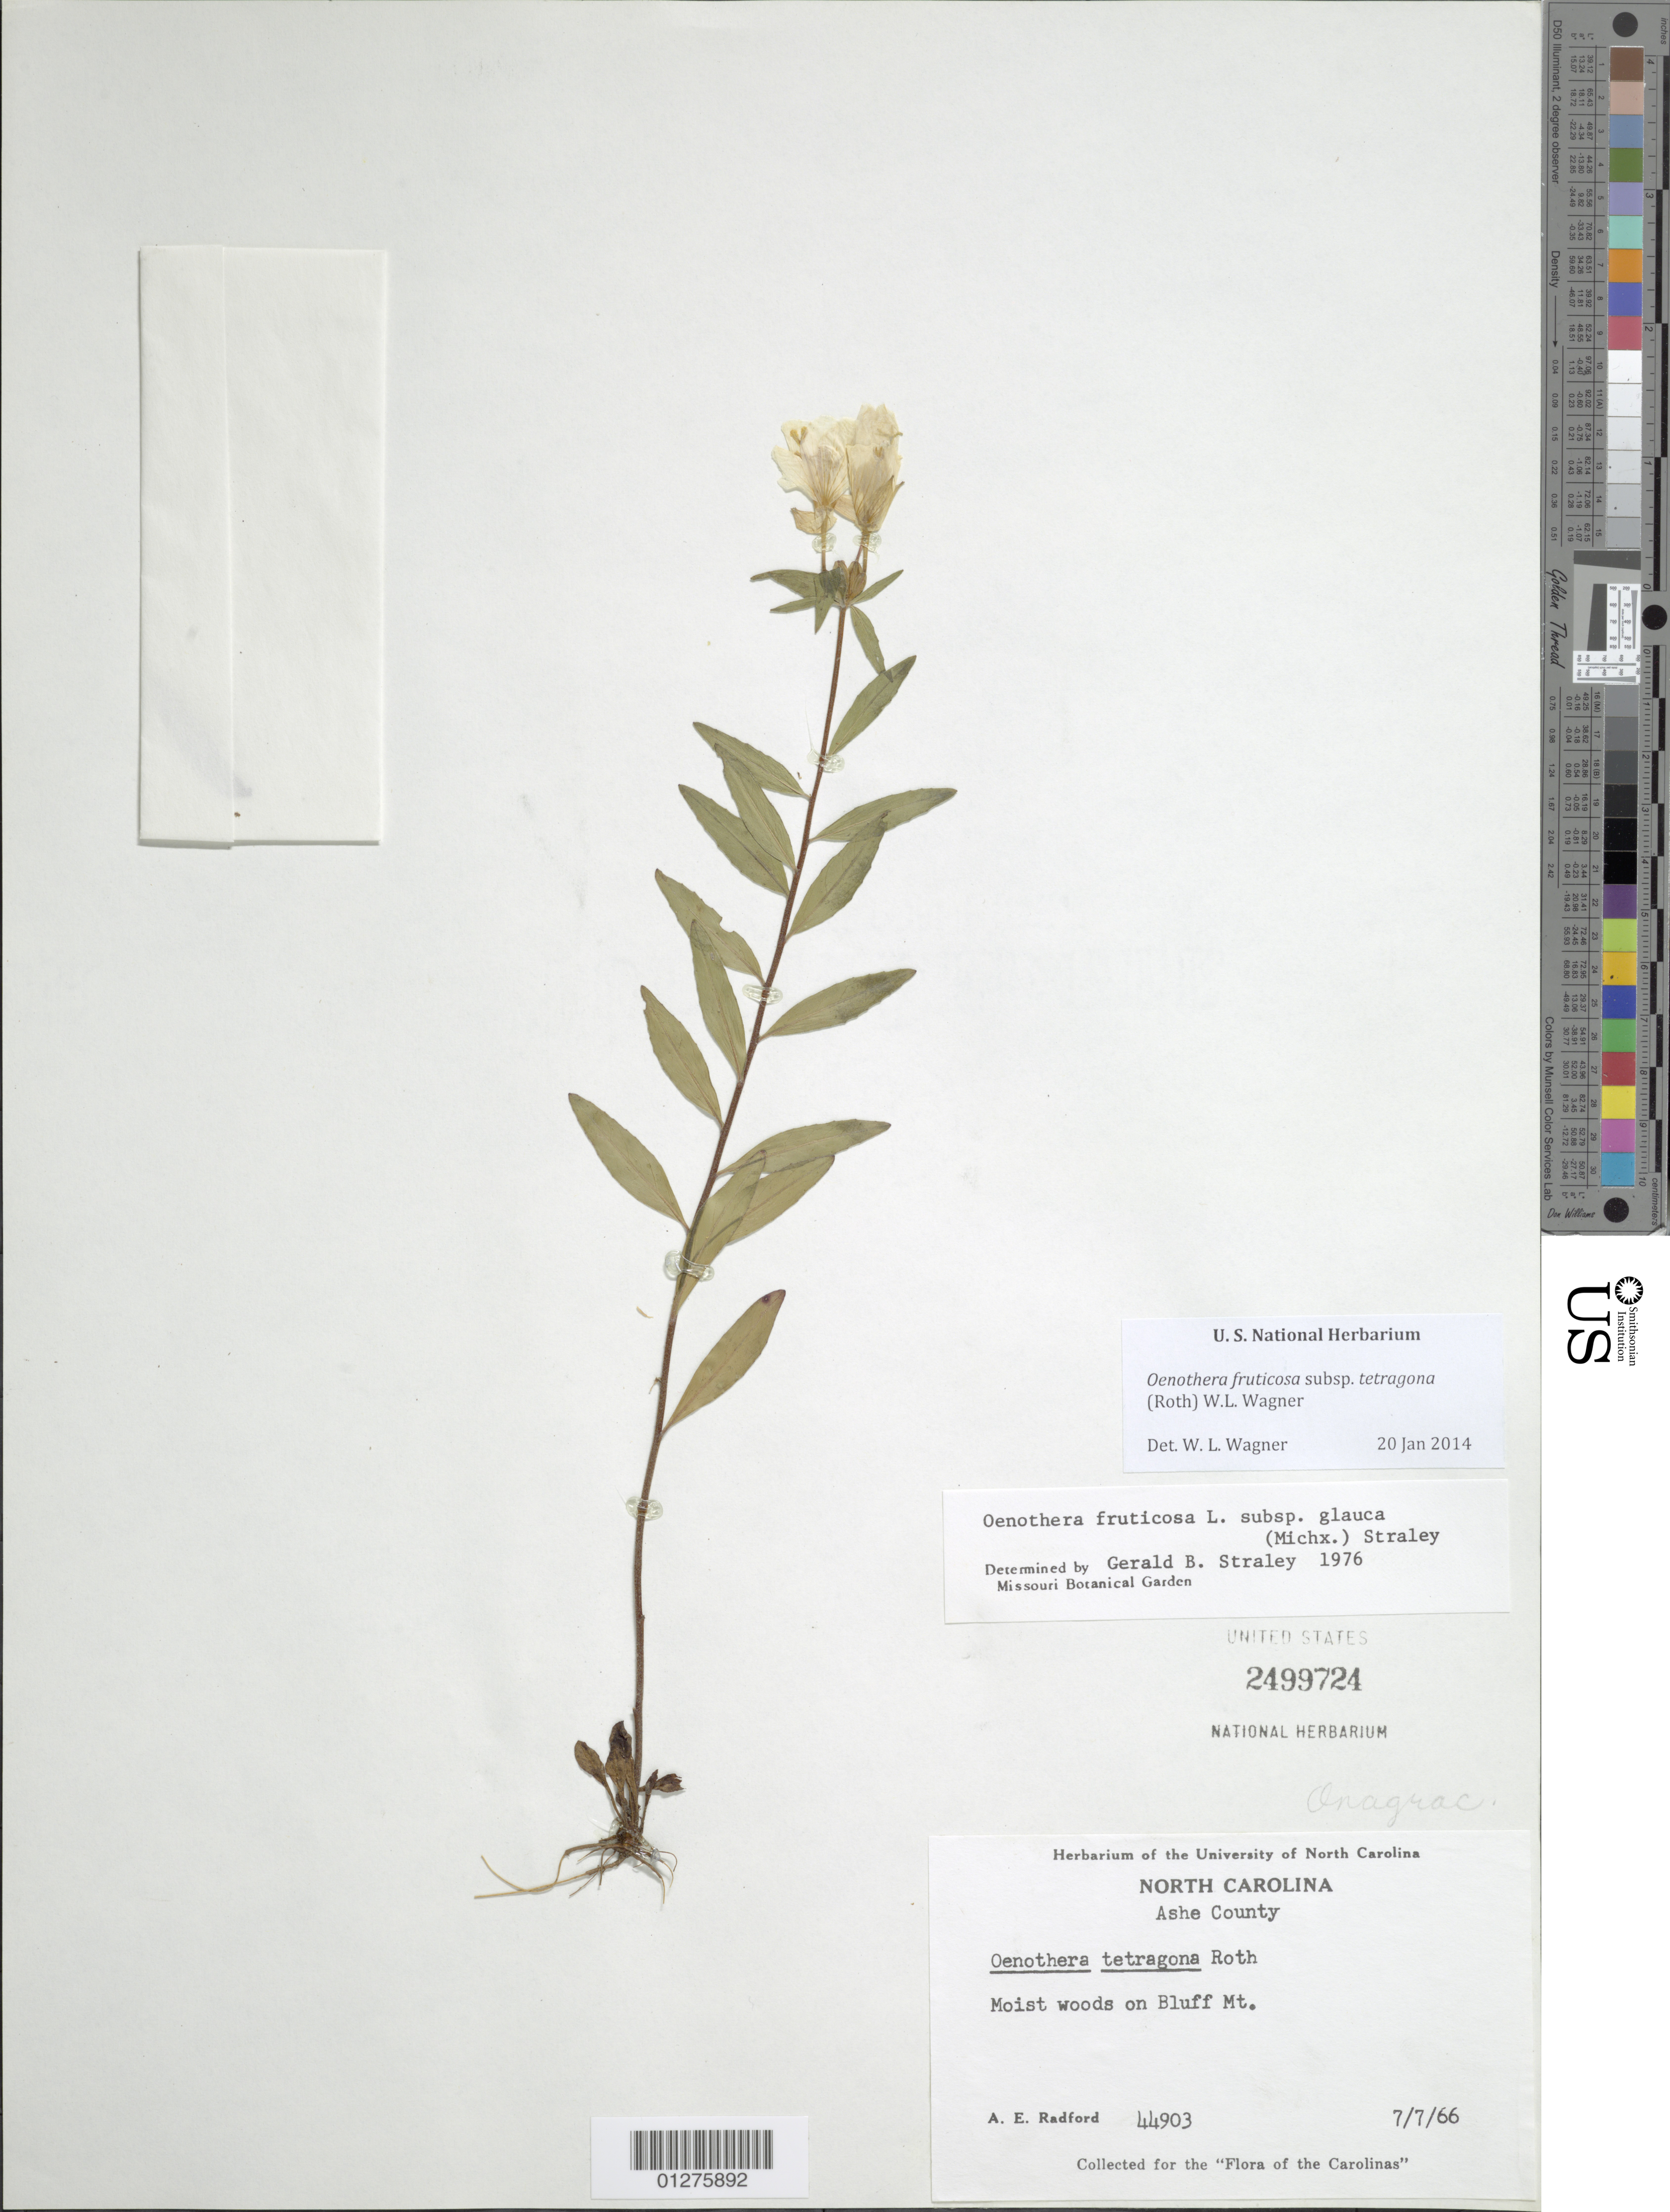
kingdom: Plantae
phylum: Tracheophyta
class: Magnoliopsida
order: Myrtales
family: Onagraceae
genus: Oenothera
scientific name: Oenothera fruticosa subsp. tetragona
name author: (Roth) W.L. Wagner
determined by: Wagner, W. L., (BOT), Smithsonian Institution - National Museum of Natural History (UNITED STATES)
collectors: A. E. Radford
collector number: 44903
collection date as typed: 7/7/66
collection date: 1966-07-07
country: United States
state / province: North Carolina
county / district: Ashe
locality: Bluff Mt.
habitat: Moist woods.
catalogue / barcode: US 2499724